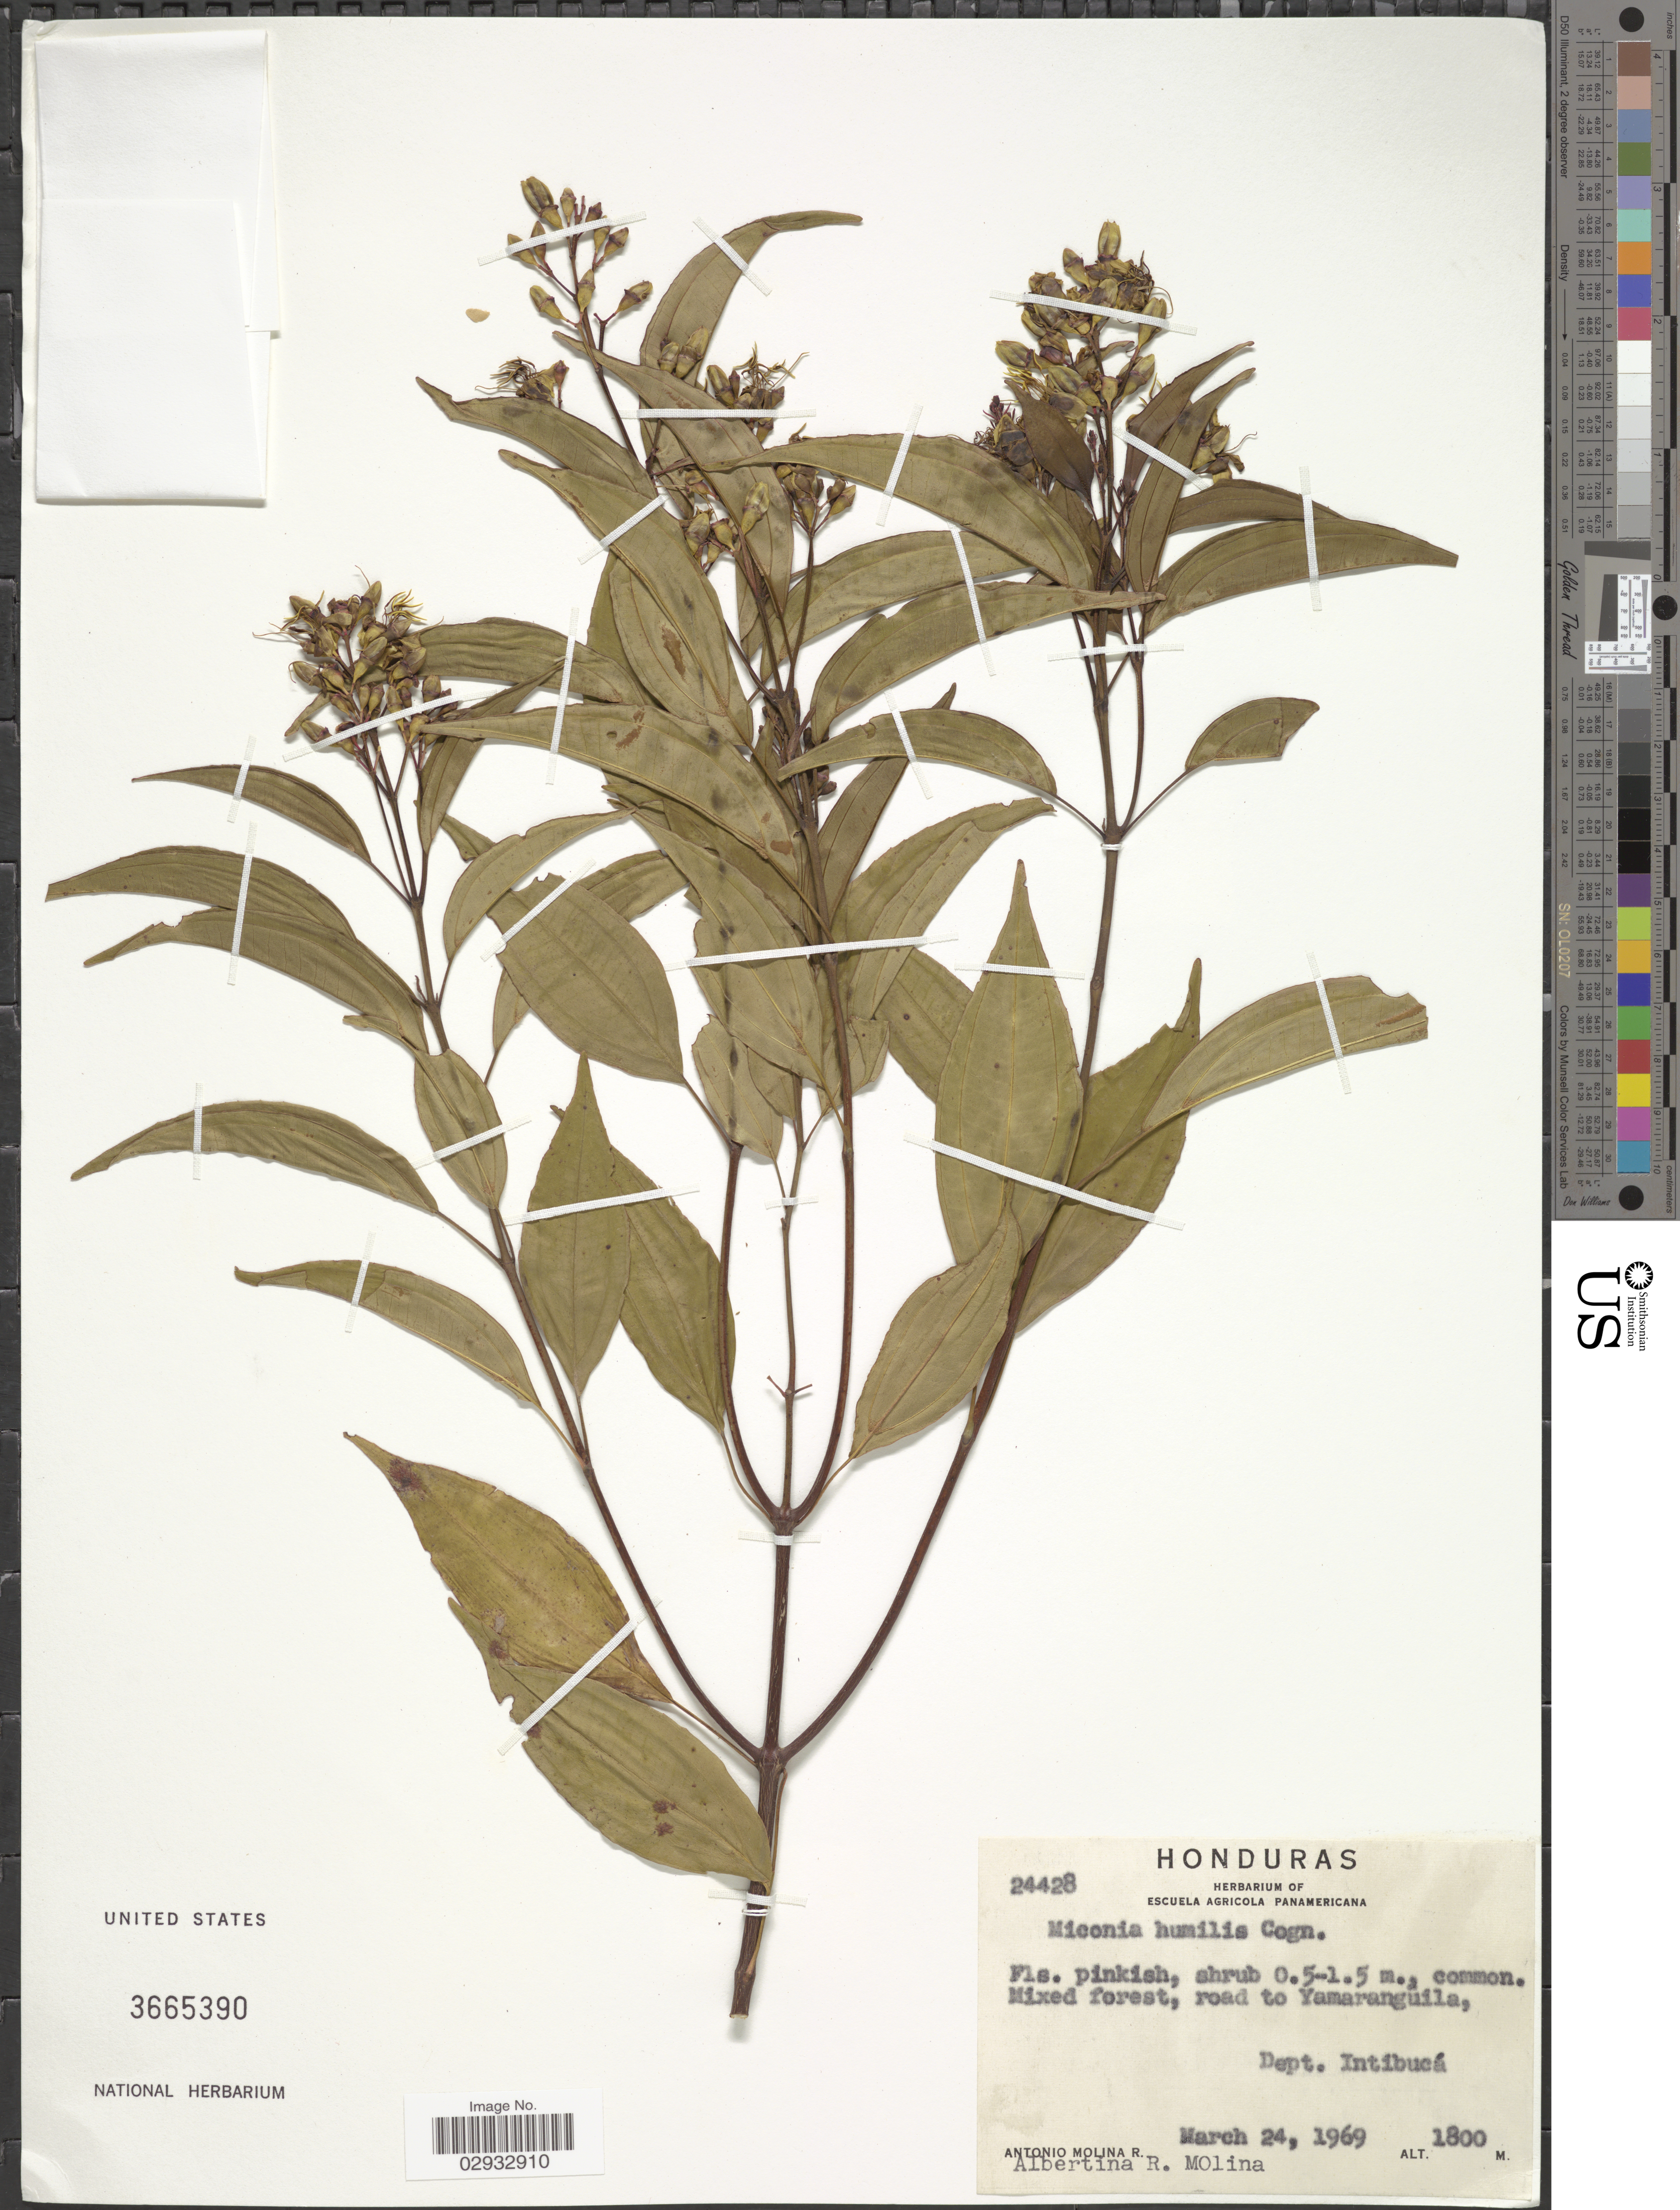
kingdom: Plantae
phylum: Tracheophyta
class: Magnoliopsida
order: Myrtales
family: Melastomataceae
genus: Miconia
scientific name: Miconia humilis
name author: Cogn.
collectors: A. Molina R. & A. R. Molina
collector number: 24428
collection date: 1969-03-24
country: Honduras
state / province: Intibuca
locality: Mixed forest, road to Yamaranguila, Dept. Intibucá.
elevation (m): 1800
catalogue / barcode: US 3665390